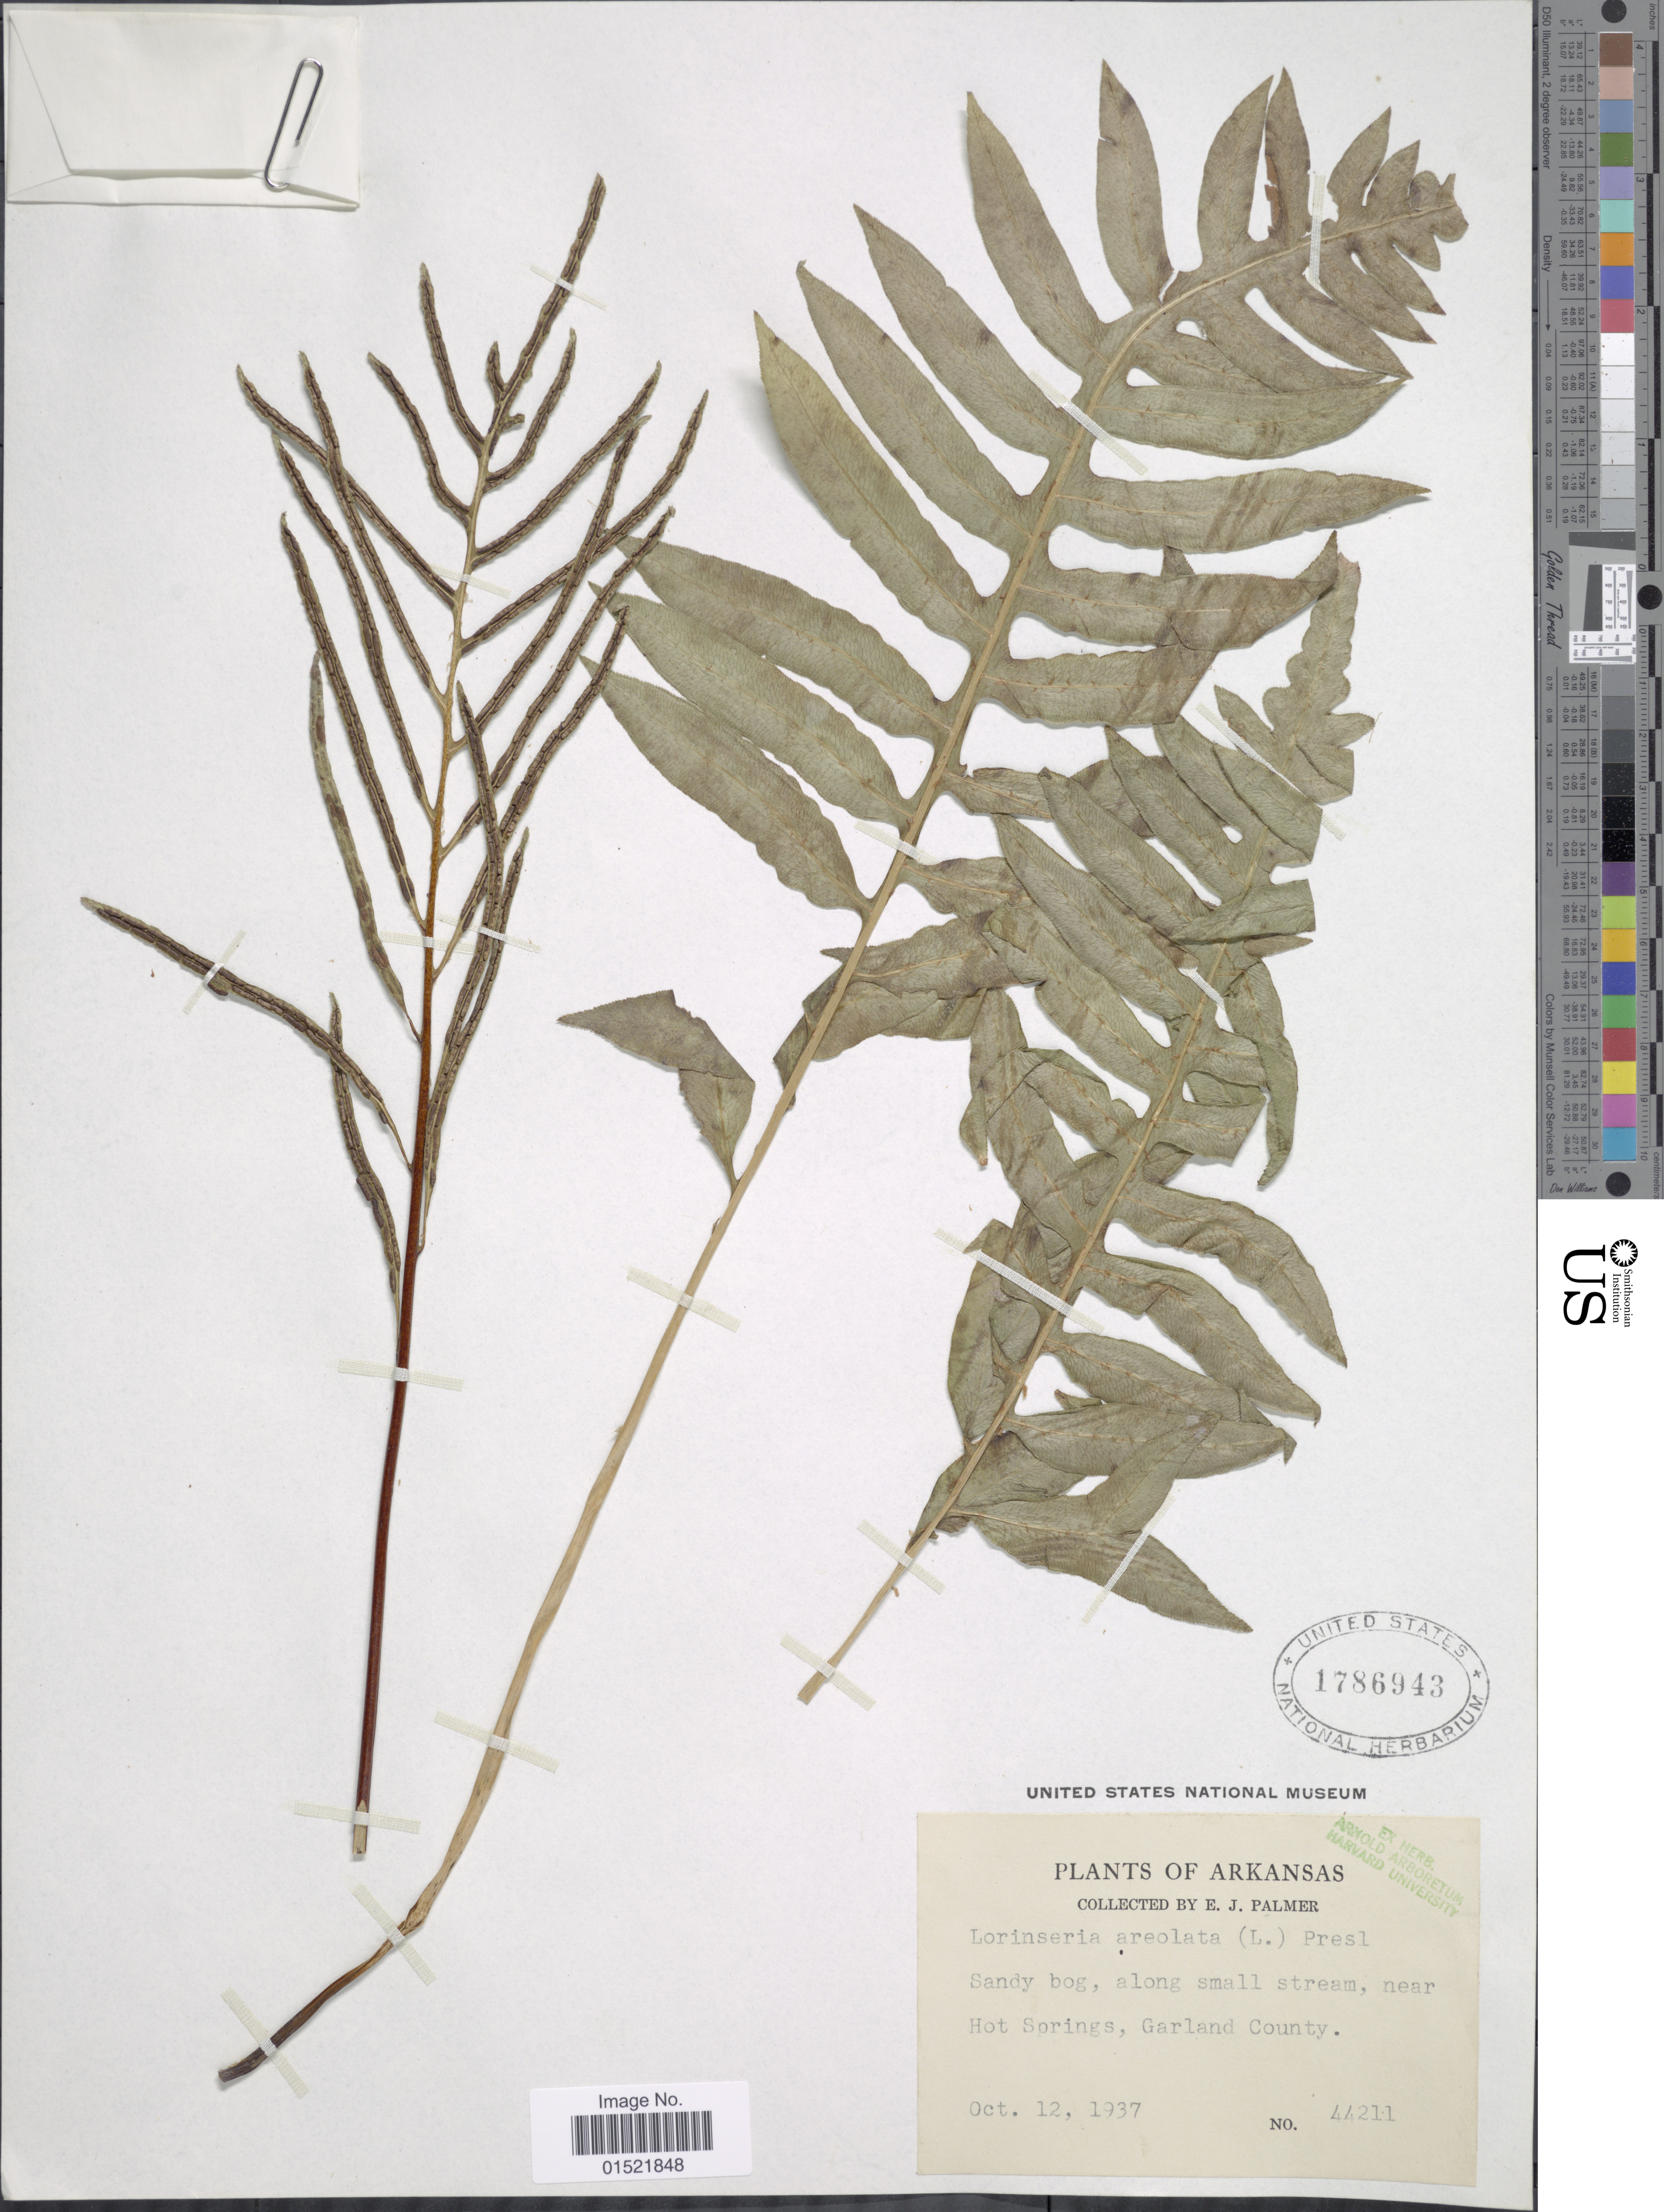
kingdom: Plantae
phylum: Tracheophyta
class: Polypodiopsida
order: Polypodiales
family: Blechnaceae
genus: Woodwardia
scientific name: Woodwardia areolata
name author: (L.) T. Moore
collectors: E. J. Palmer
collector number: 44211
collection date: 1937-10-12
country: United States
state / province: Arkansas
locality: Sandy bog, along small stream, near Hot Springs, Garland County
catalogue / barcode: US 1786943